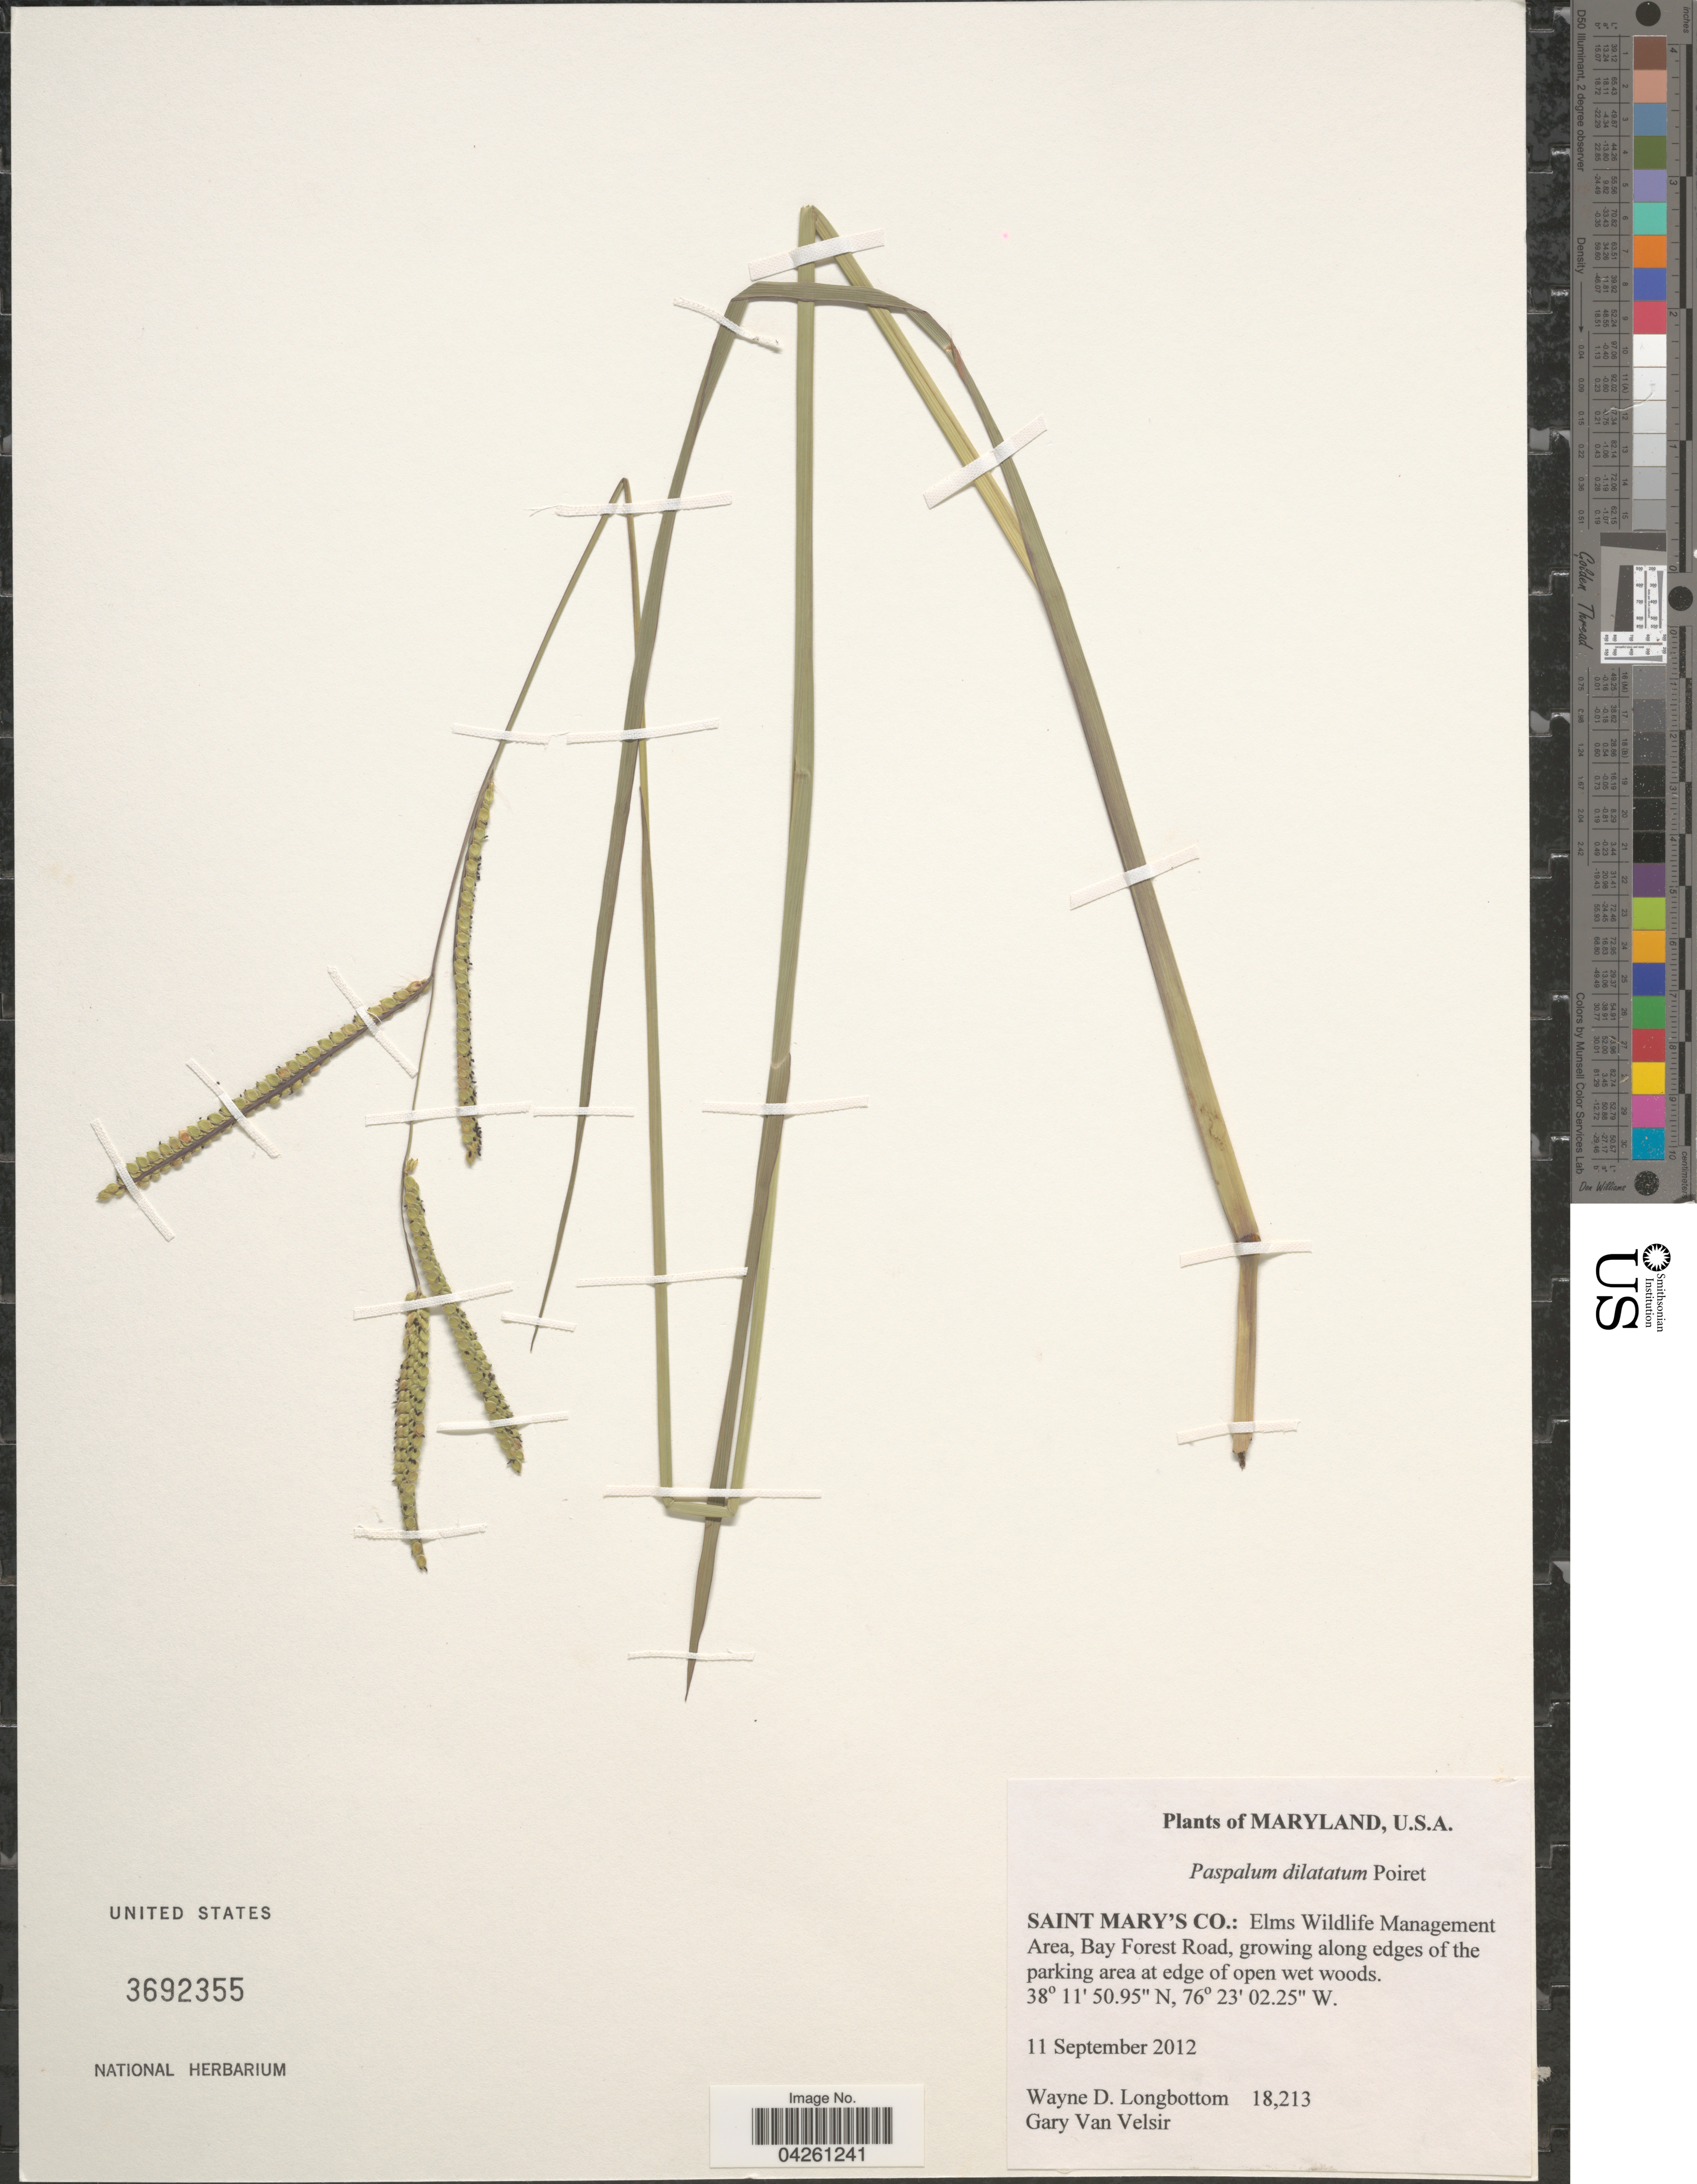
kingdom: Plantae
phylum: Tracheophyta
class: Liliopsida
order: Poales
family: Poaceae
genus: Paspalum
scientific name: Paspalum dilatatum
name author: Poir.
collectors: W. D. Longbottom & G. Van Velsir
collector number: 18213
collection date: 2012-09-11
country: United States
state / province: Maryland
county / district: St. Mary's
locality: Saint Mary's Co.: Elms Wildlife Management Area, Bay Forest Road, growing along edges of the parking area at edge of open wet woods.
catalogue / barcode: US 3692355